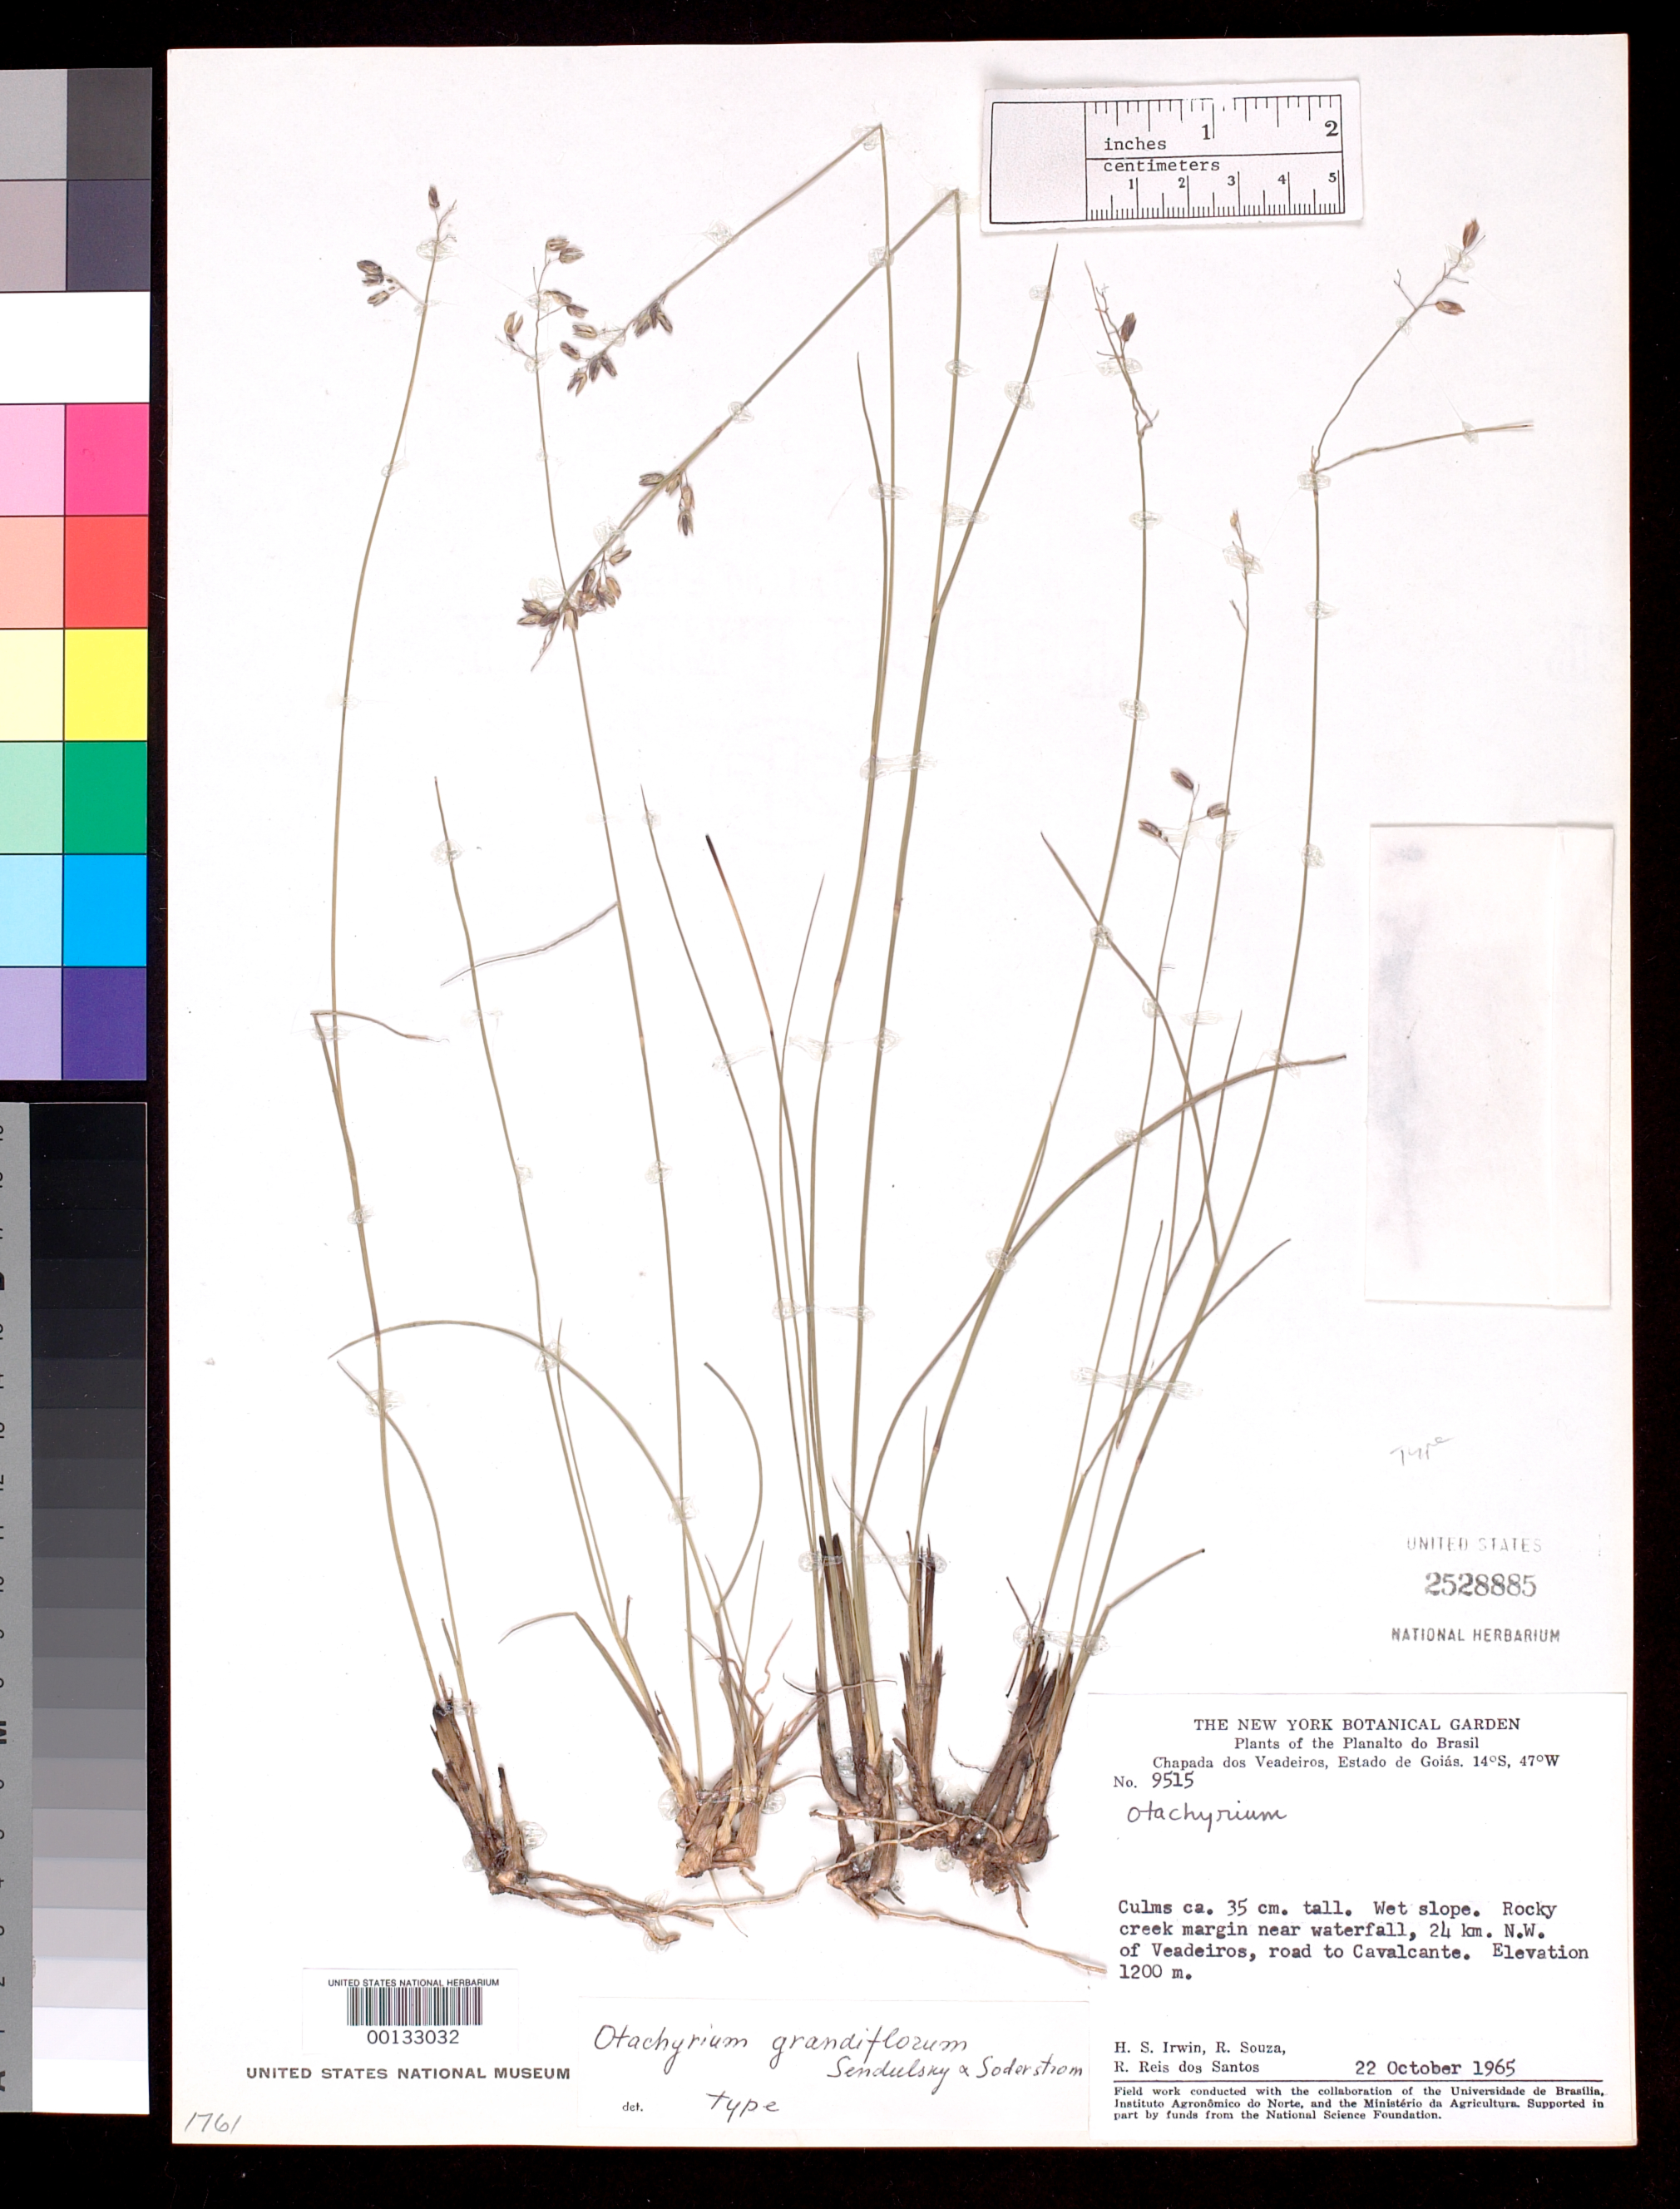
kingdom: Plantae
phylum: Tracheophyta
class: Liliopsida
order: Poales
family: Poaceae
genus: Otachyrium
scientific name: Otachyrium grandiflorum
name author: Send. & Soderstr.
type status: Holotype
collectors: H. Irwin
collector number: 9515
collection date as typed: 22 Oct 1965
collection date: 1965-10-22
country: Brazil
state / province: Goiás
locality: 24 km NW of Veadeiros, road to Cavalcante.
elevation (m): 1200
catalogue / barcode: US 2528885